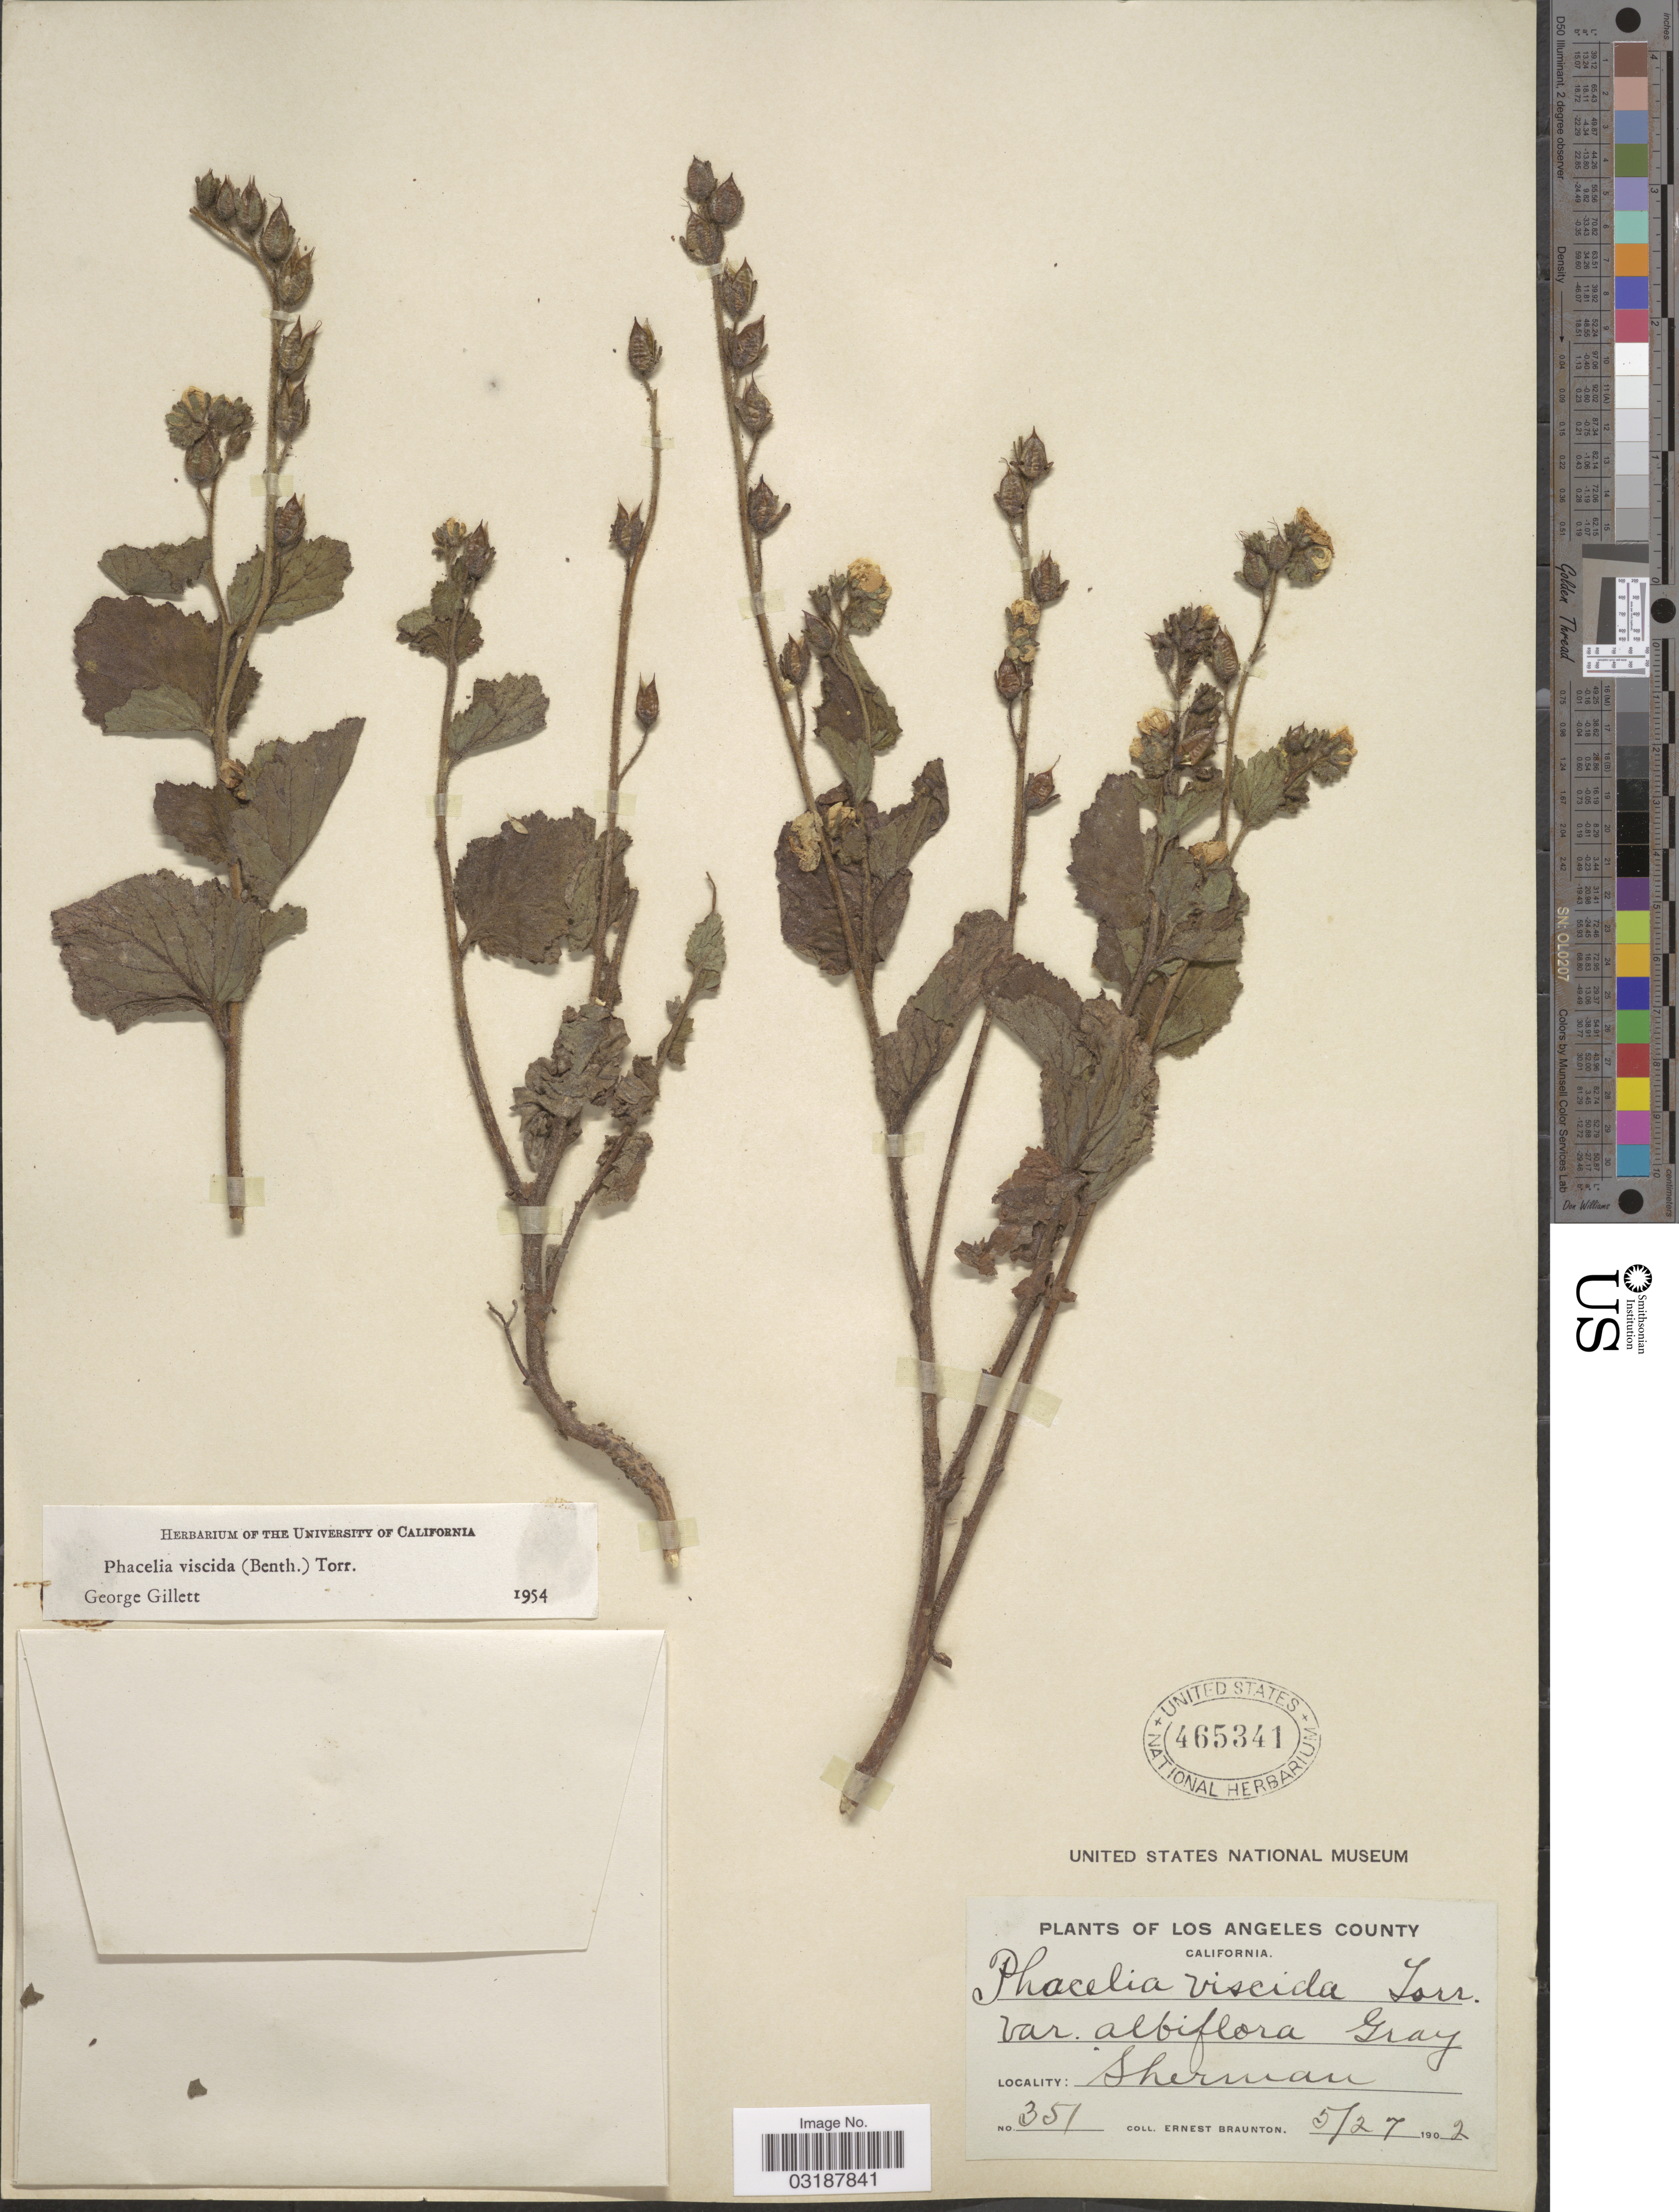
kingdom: Plantae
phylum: Tracheophyta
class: Magnoliopsida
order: Boraginales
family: Hydrophyllaceae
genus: Phacelia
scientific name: Phacelia viscida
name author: (Benth.) Torr.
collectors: E. Braunton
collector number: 351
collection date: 1902-05-27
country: United States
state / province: California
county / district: Los Angeles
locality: Los Angeles County, Sherman.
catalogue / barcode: US 465341